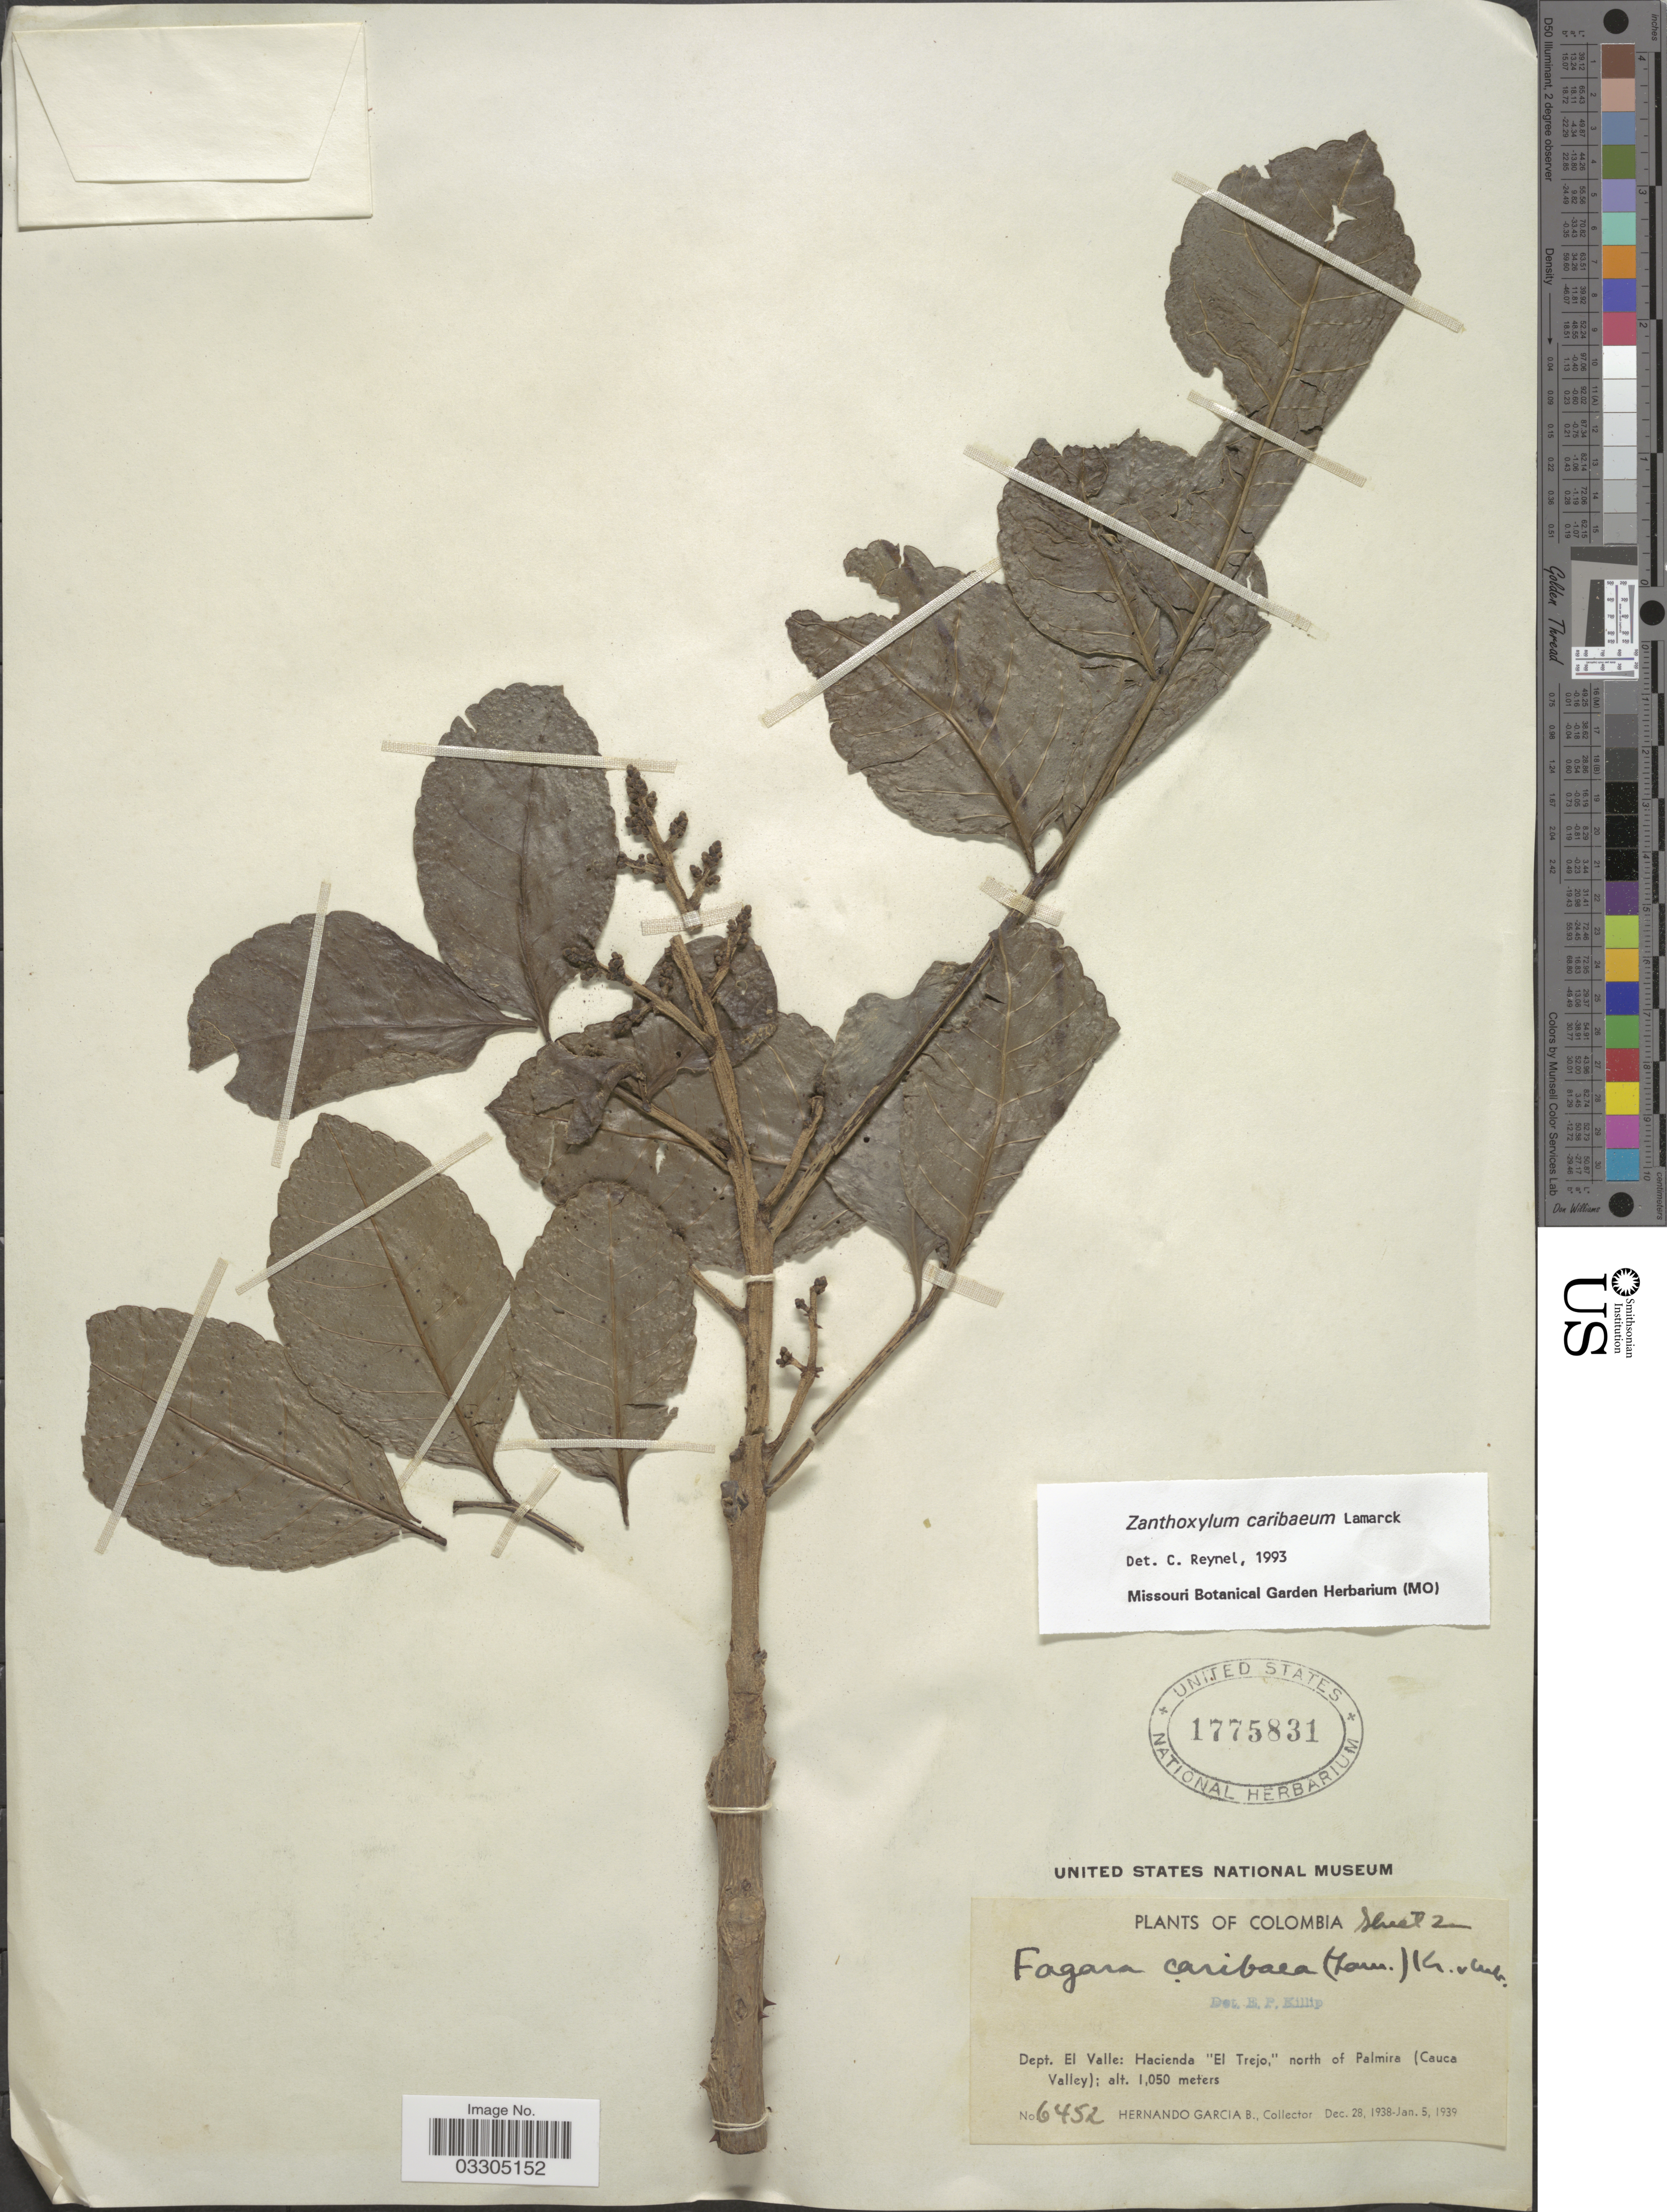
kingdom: Plantae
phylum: Tracheophyta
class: Magnoliopsida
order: Sapindales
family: Rutaceae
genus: Zanthoxylum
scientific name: Zanthoxylum caribaeum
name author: Lam.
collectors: H. García Barriga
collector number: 6452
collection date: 1938-12-28/1939-01-05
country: Colombia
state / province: Valle del Cauca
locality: Dept. El Valle: Hacienda "El Trejo", north of Palmira (Cauca Valley).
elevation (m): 1050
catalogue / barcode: US 1775831